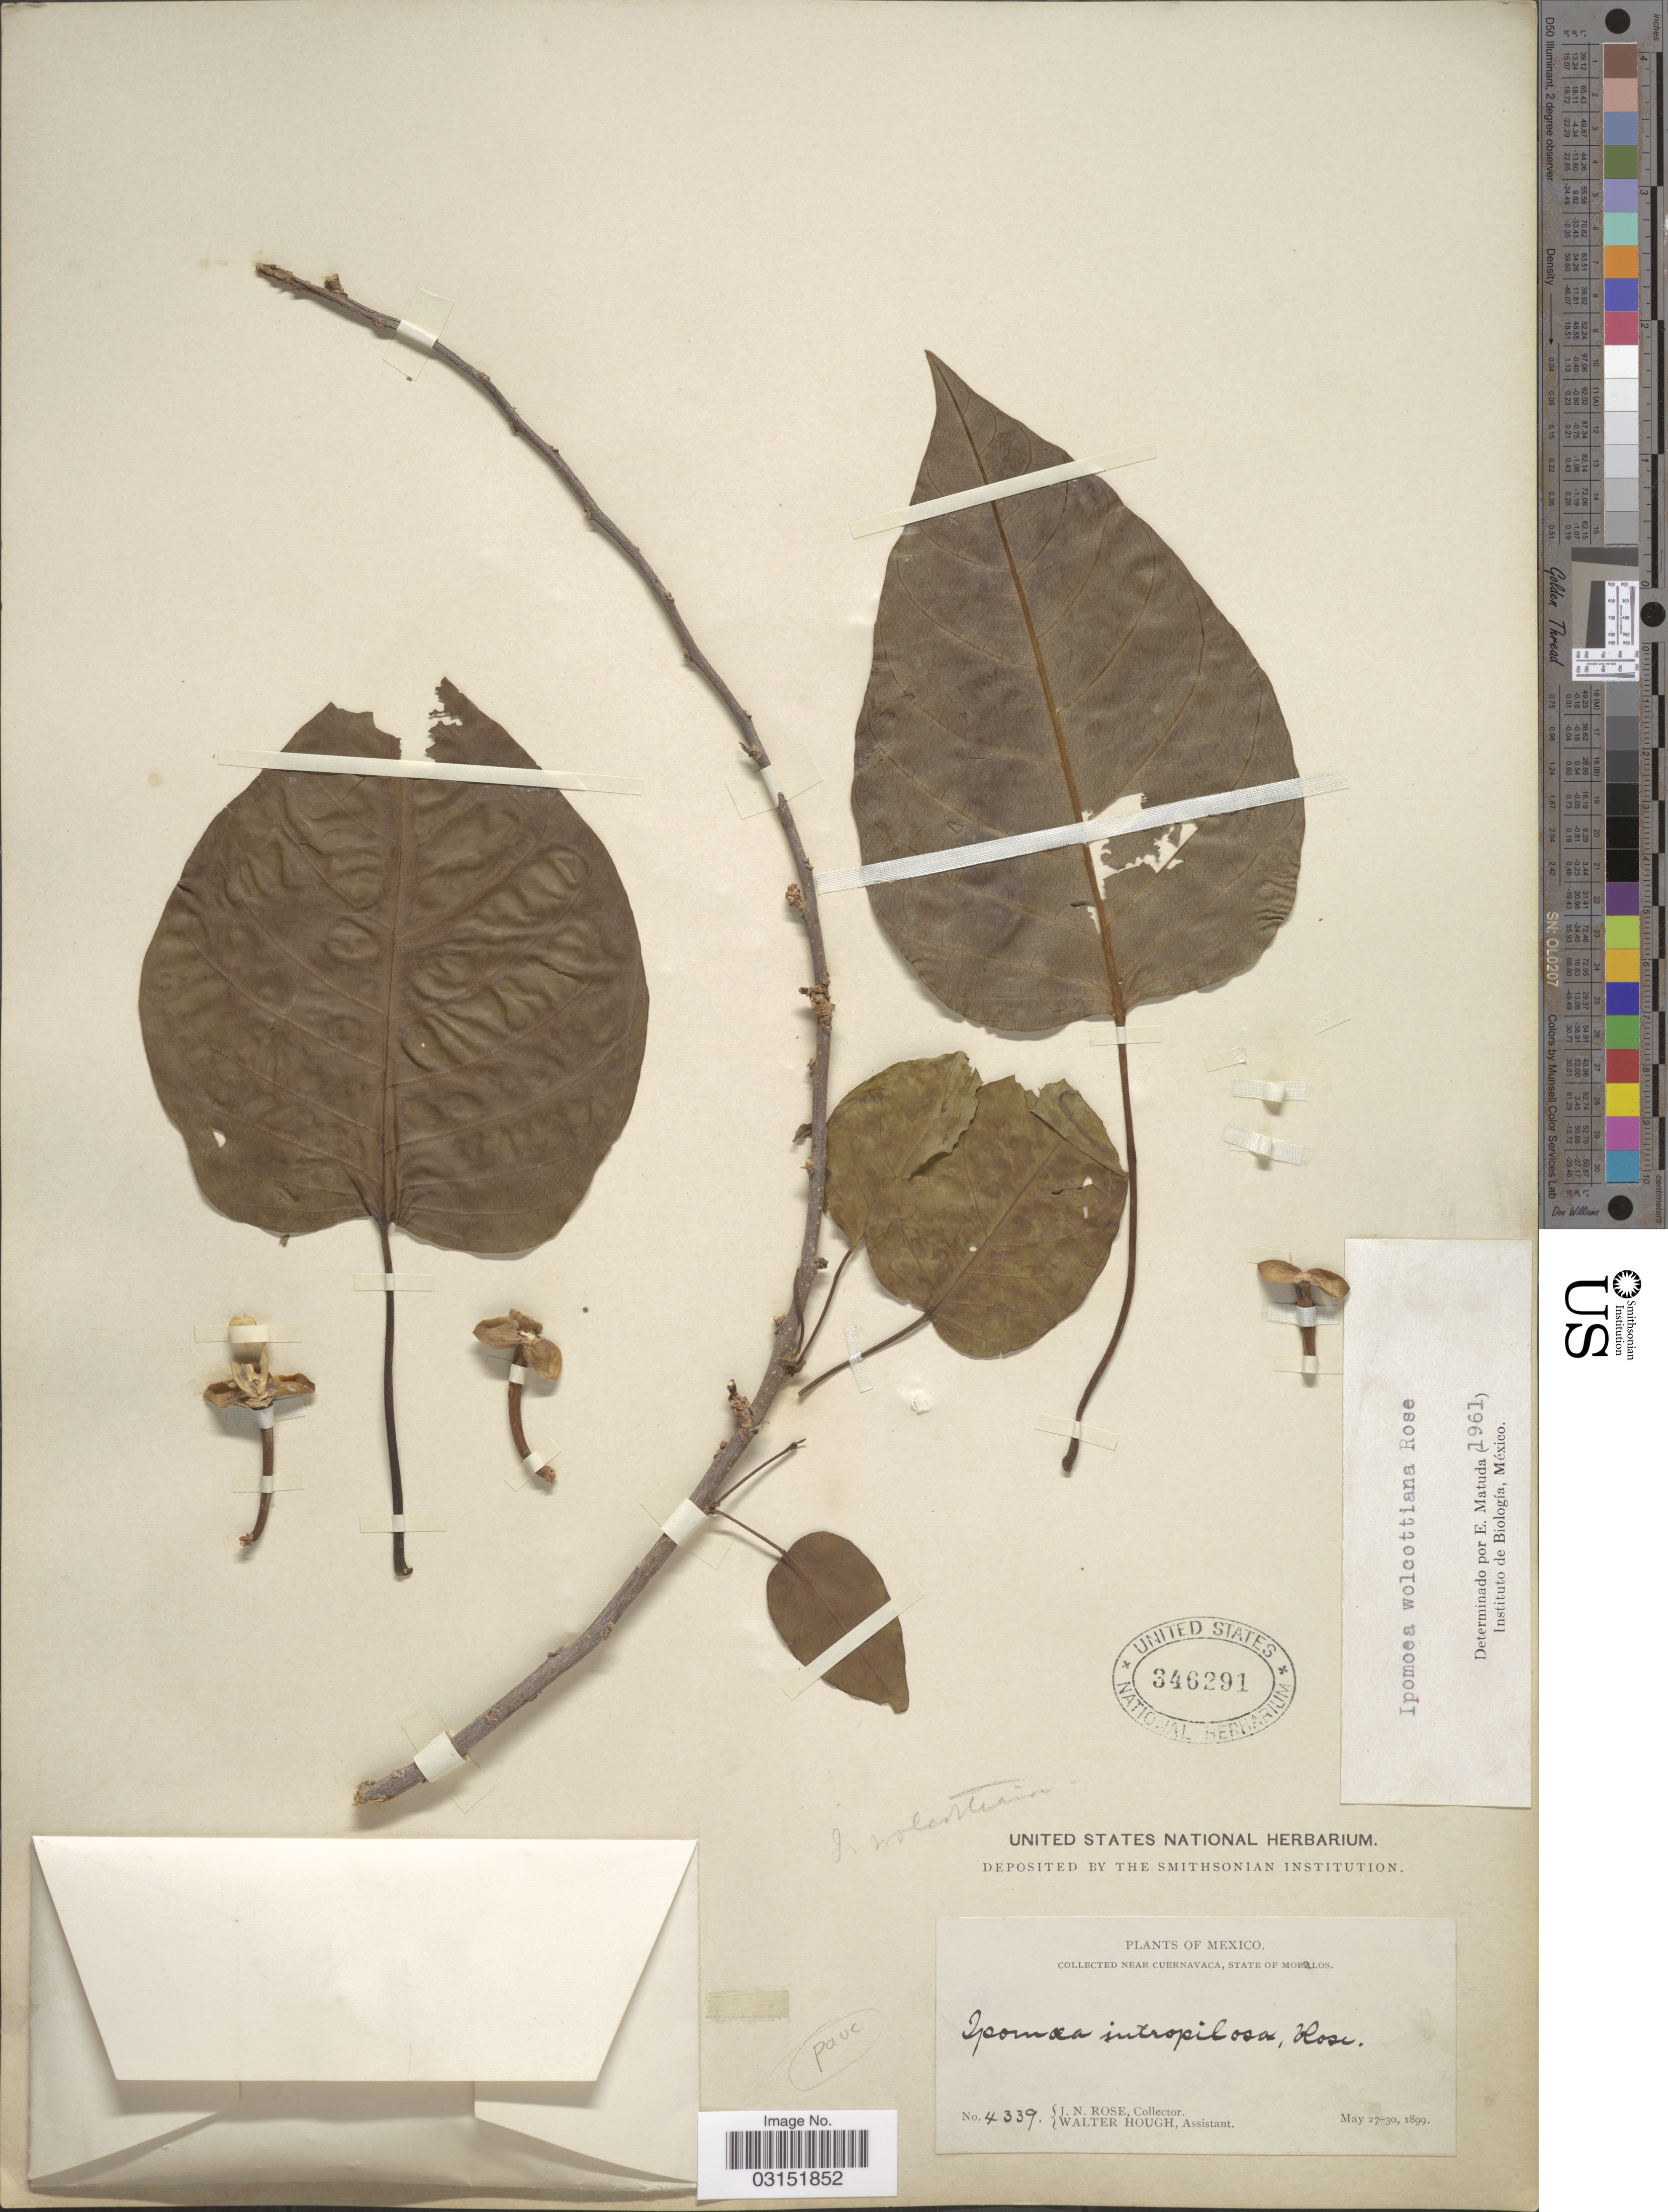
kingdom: Plantae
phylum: Tracheophyta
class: Magnoliopsida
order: Solanales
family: Convolvulaceae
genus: Ipomoea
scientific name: Ipomoea wolcottiana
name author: Rose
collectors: J. N. Rose & W. Hough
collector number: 4339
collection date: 1899-05-27/1899-05-30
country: Mexico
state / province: Morelos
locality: Near Cuernavaca.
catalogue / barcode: US 346291